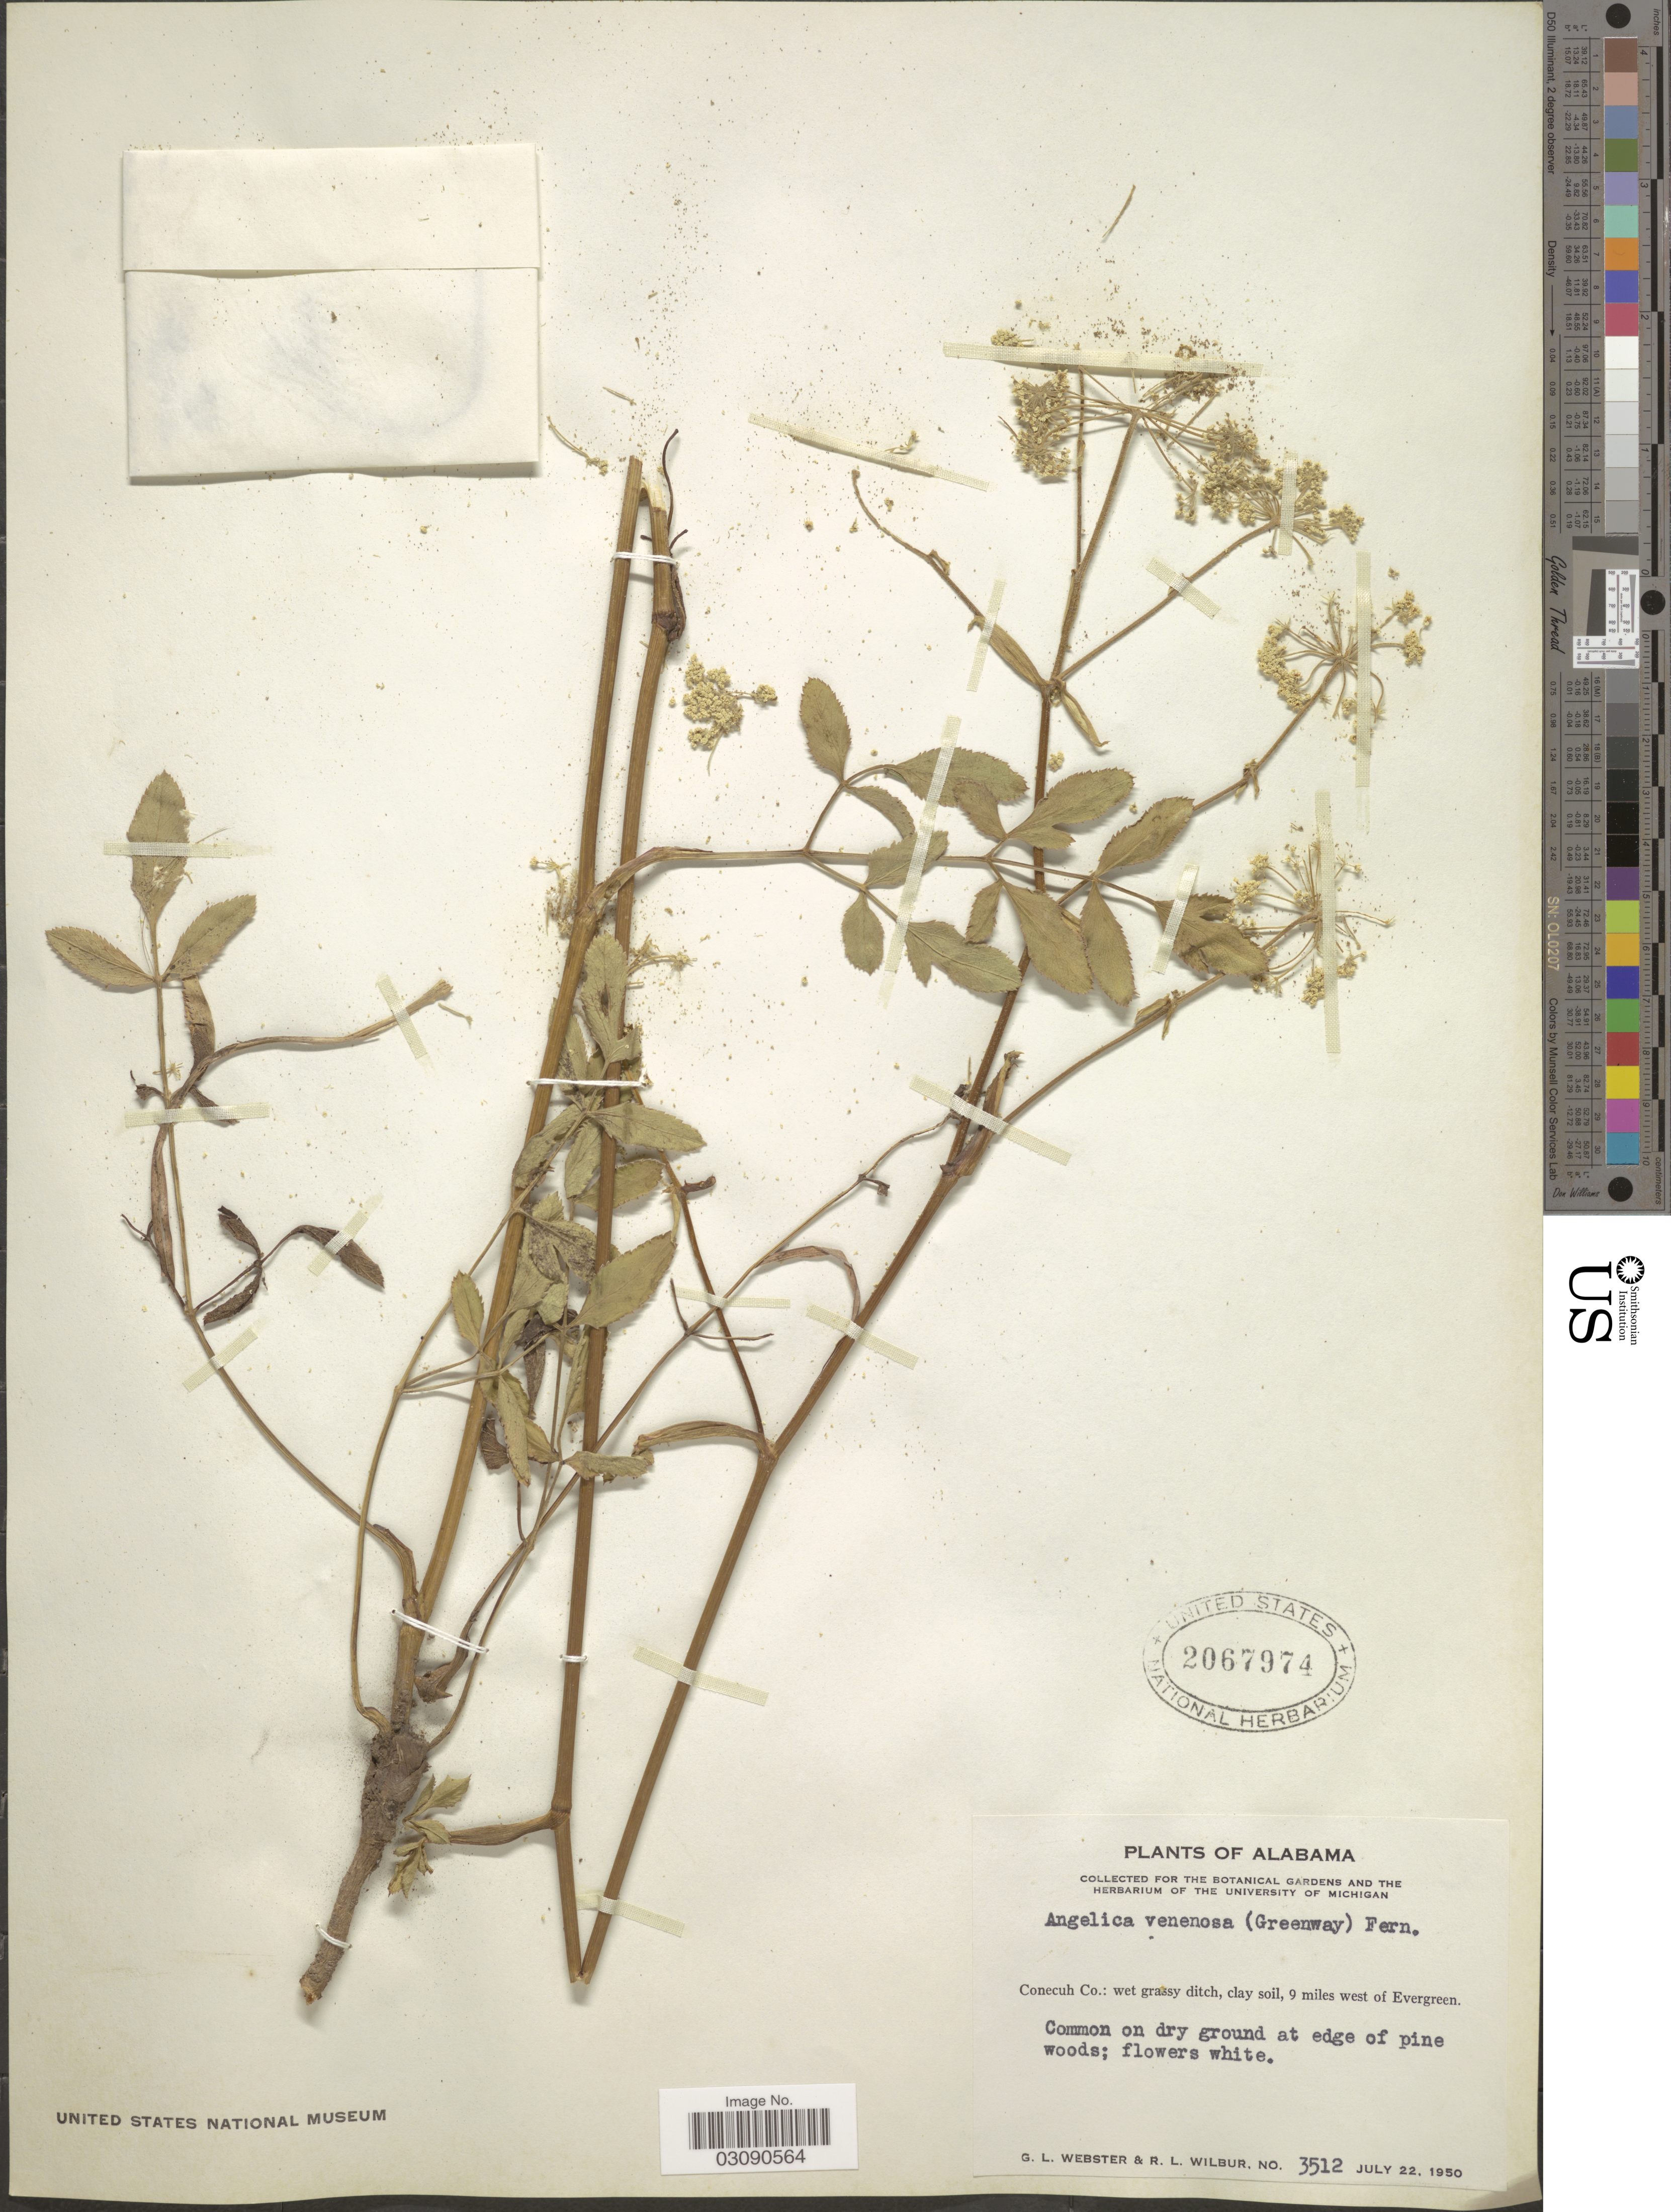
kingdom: Plantae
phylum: Tracheophyta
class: Magnoliopsida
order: Apiales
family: Apiaceae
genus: Angelica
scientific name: Angelica venenosa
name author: (Greenway) Fernald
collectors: G. L. Webster & R. L. Wilbur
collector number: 3512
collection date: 1950-07-22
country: United States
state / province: Alabama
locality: Conecuh Co.: wet grassy ditch, clay soil, 9 miles west of Evergreen.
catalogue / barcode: US 2067974